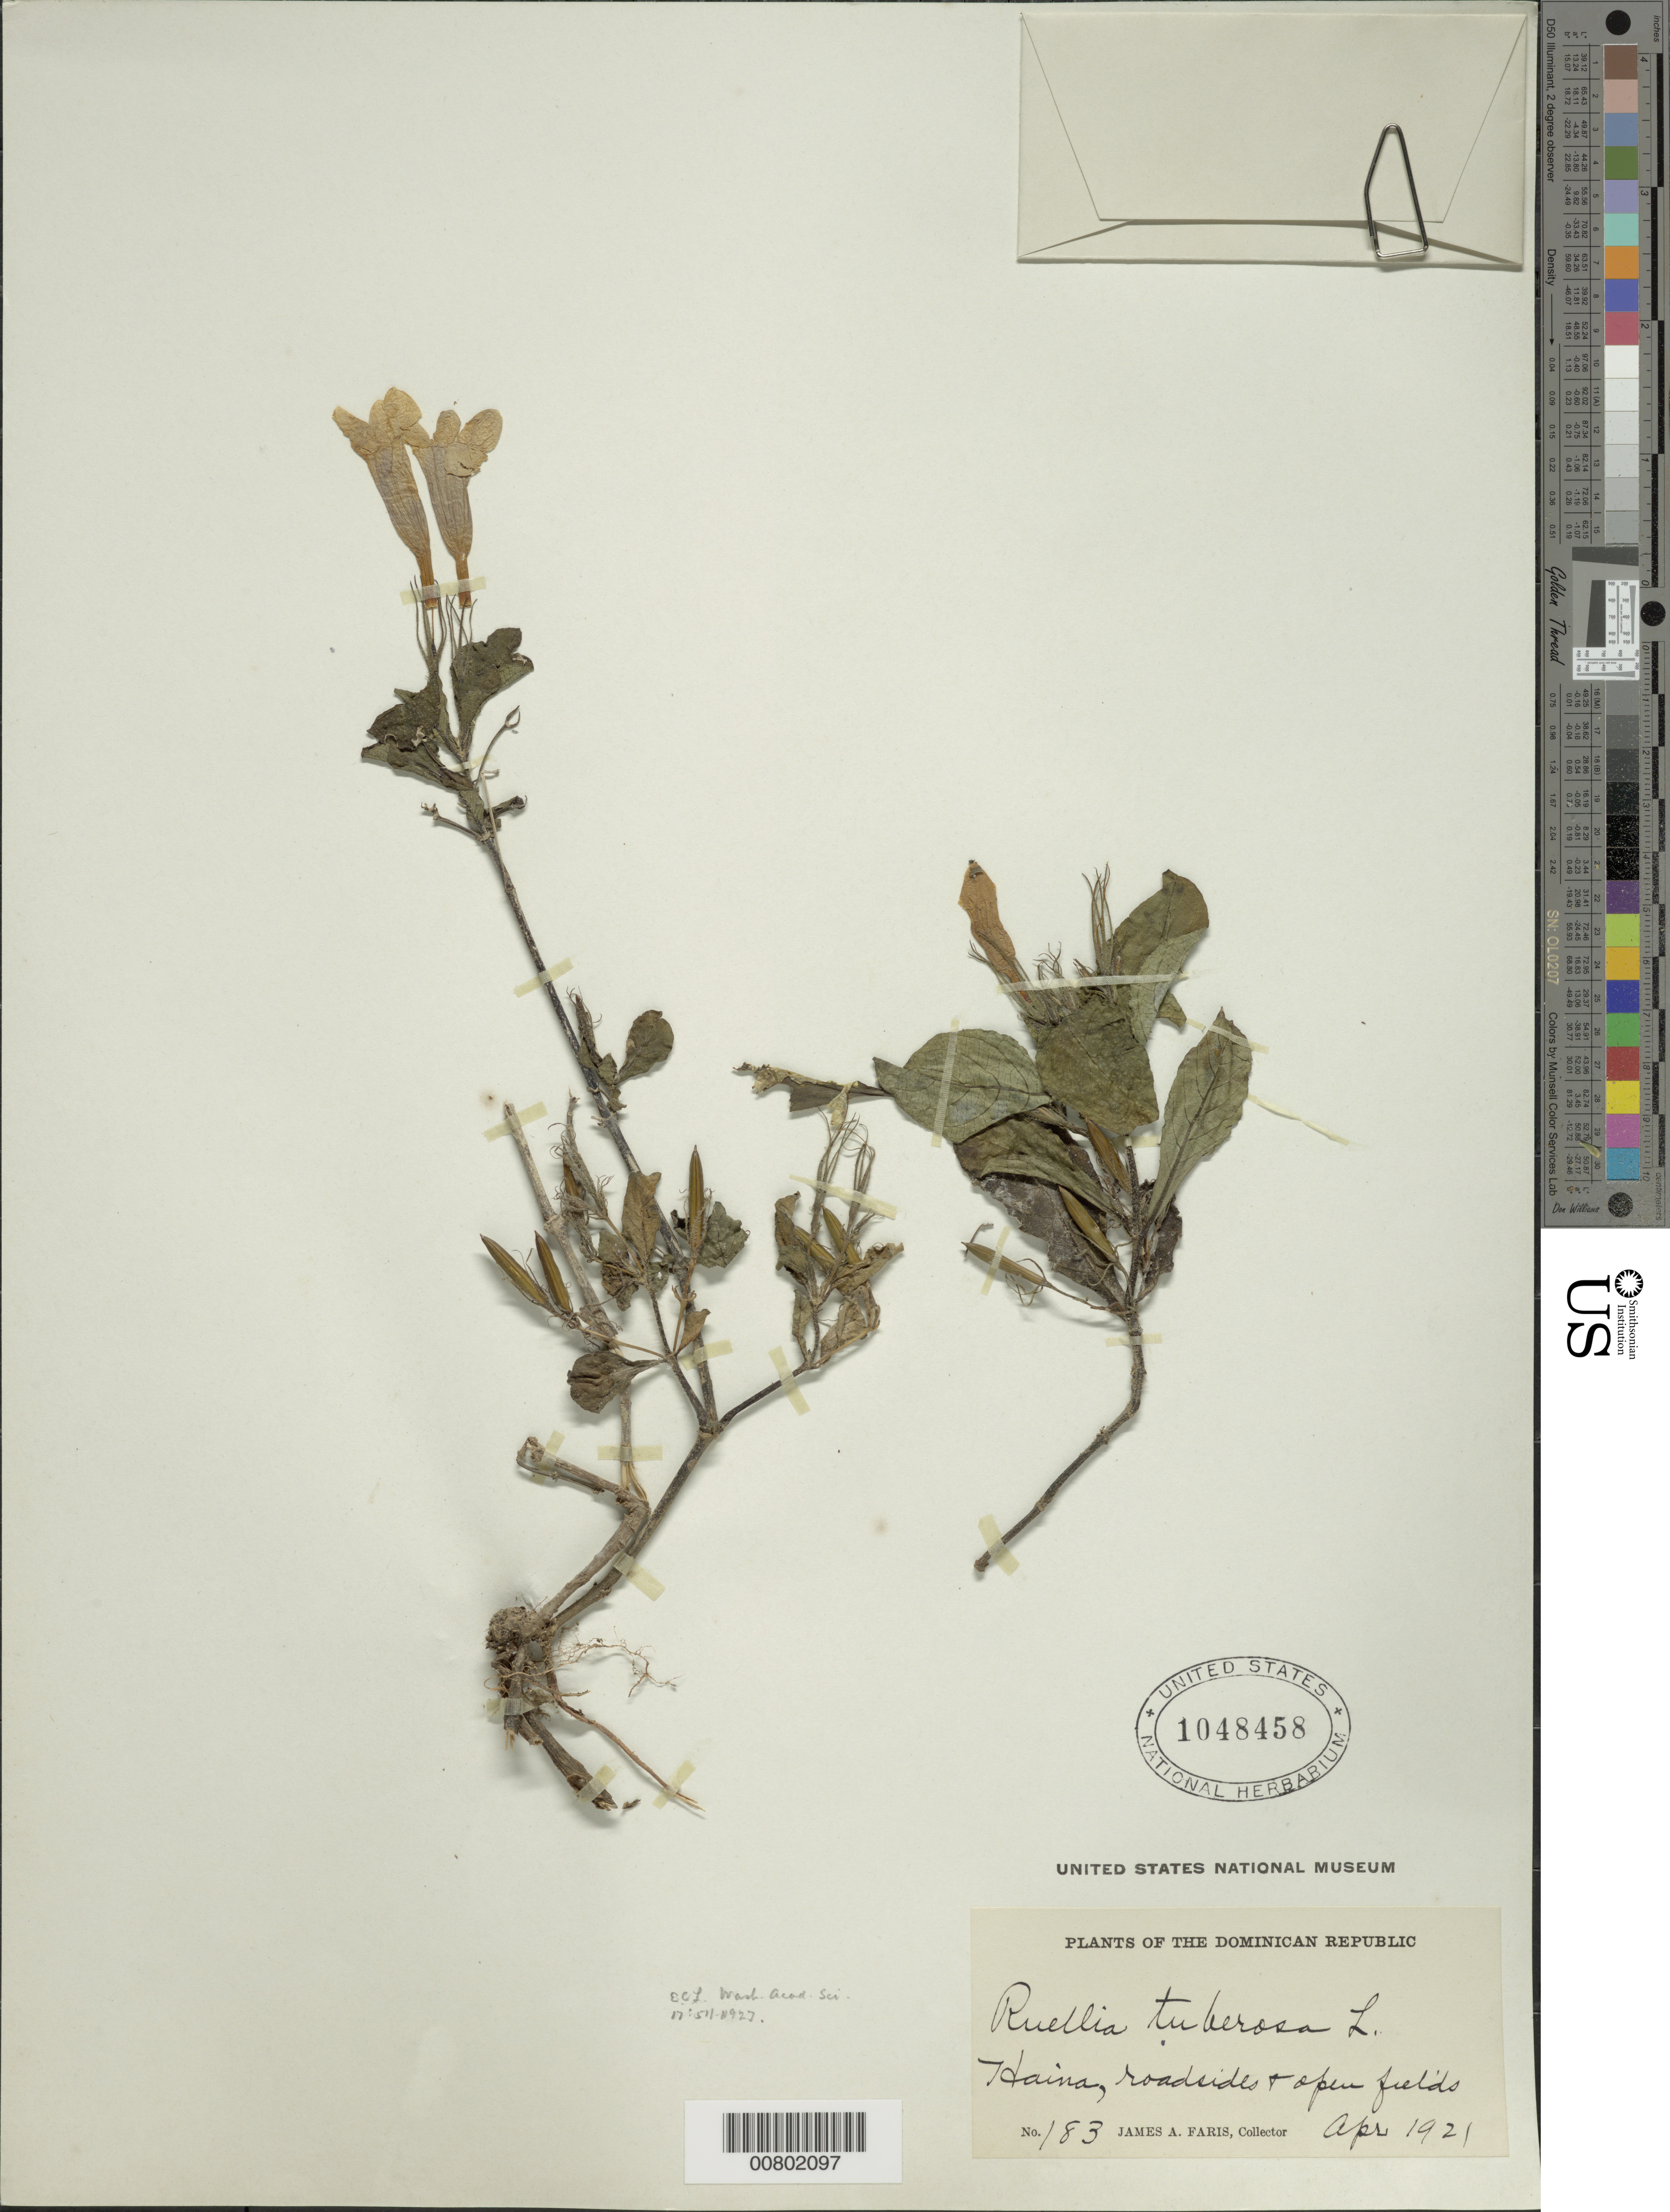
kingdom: Plantae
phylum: Tracheophyta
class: Magnoliopsida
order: Lamiales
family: Acanthaceae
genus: Ruellia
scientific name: Ruellia tuberosa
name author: L.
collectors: J. Faris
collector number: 183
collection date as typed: Apr 1921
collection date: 1921-04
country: Dominican Republic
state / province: San Cristóbal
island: Hispaniola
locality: Haina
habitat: Roadsides and open fields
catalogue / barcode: US 1048458